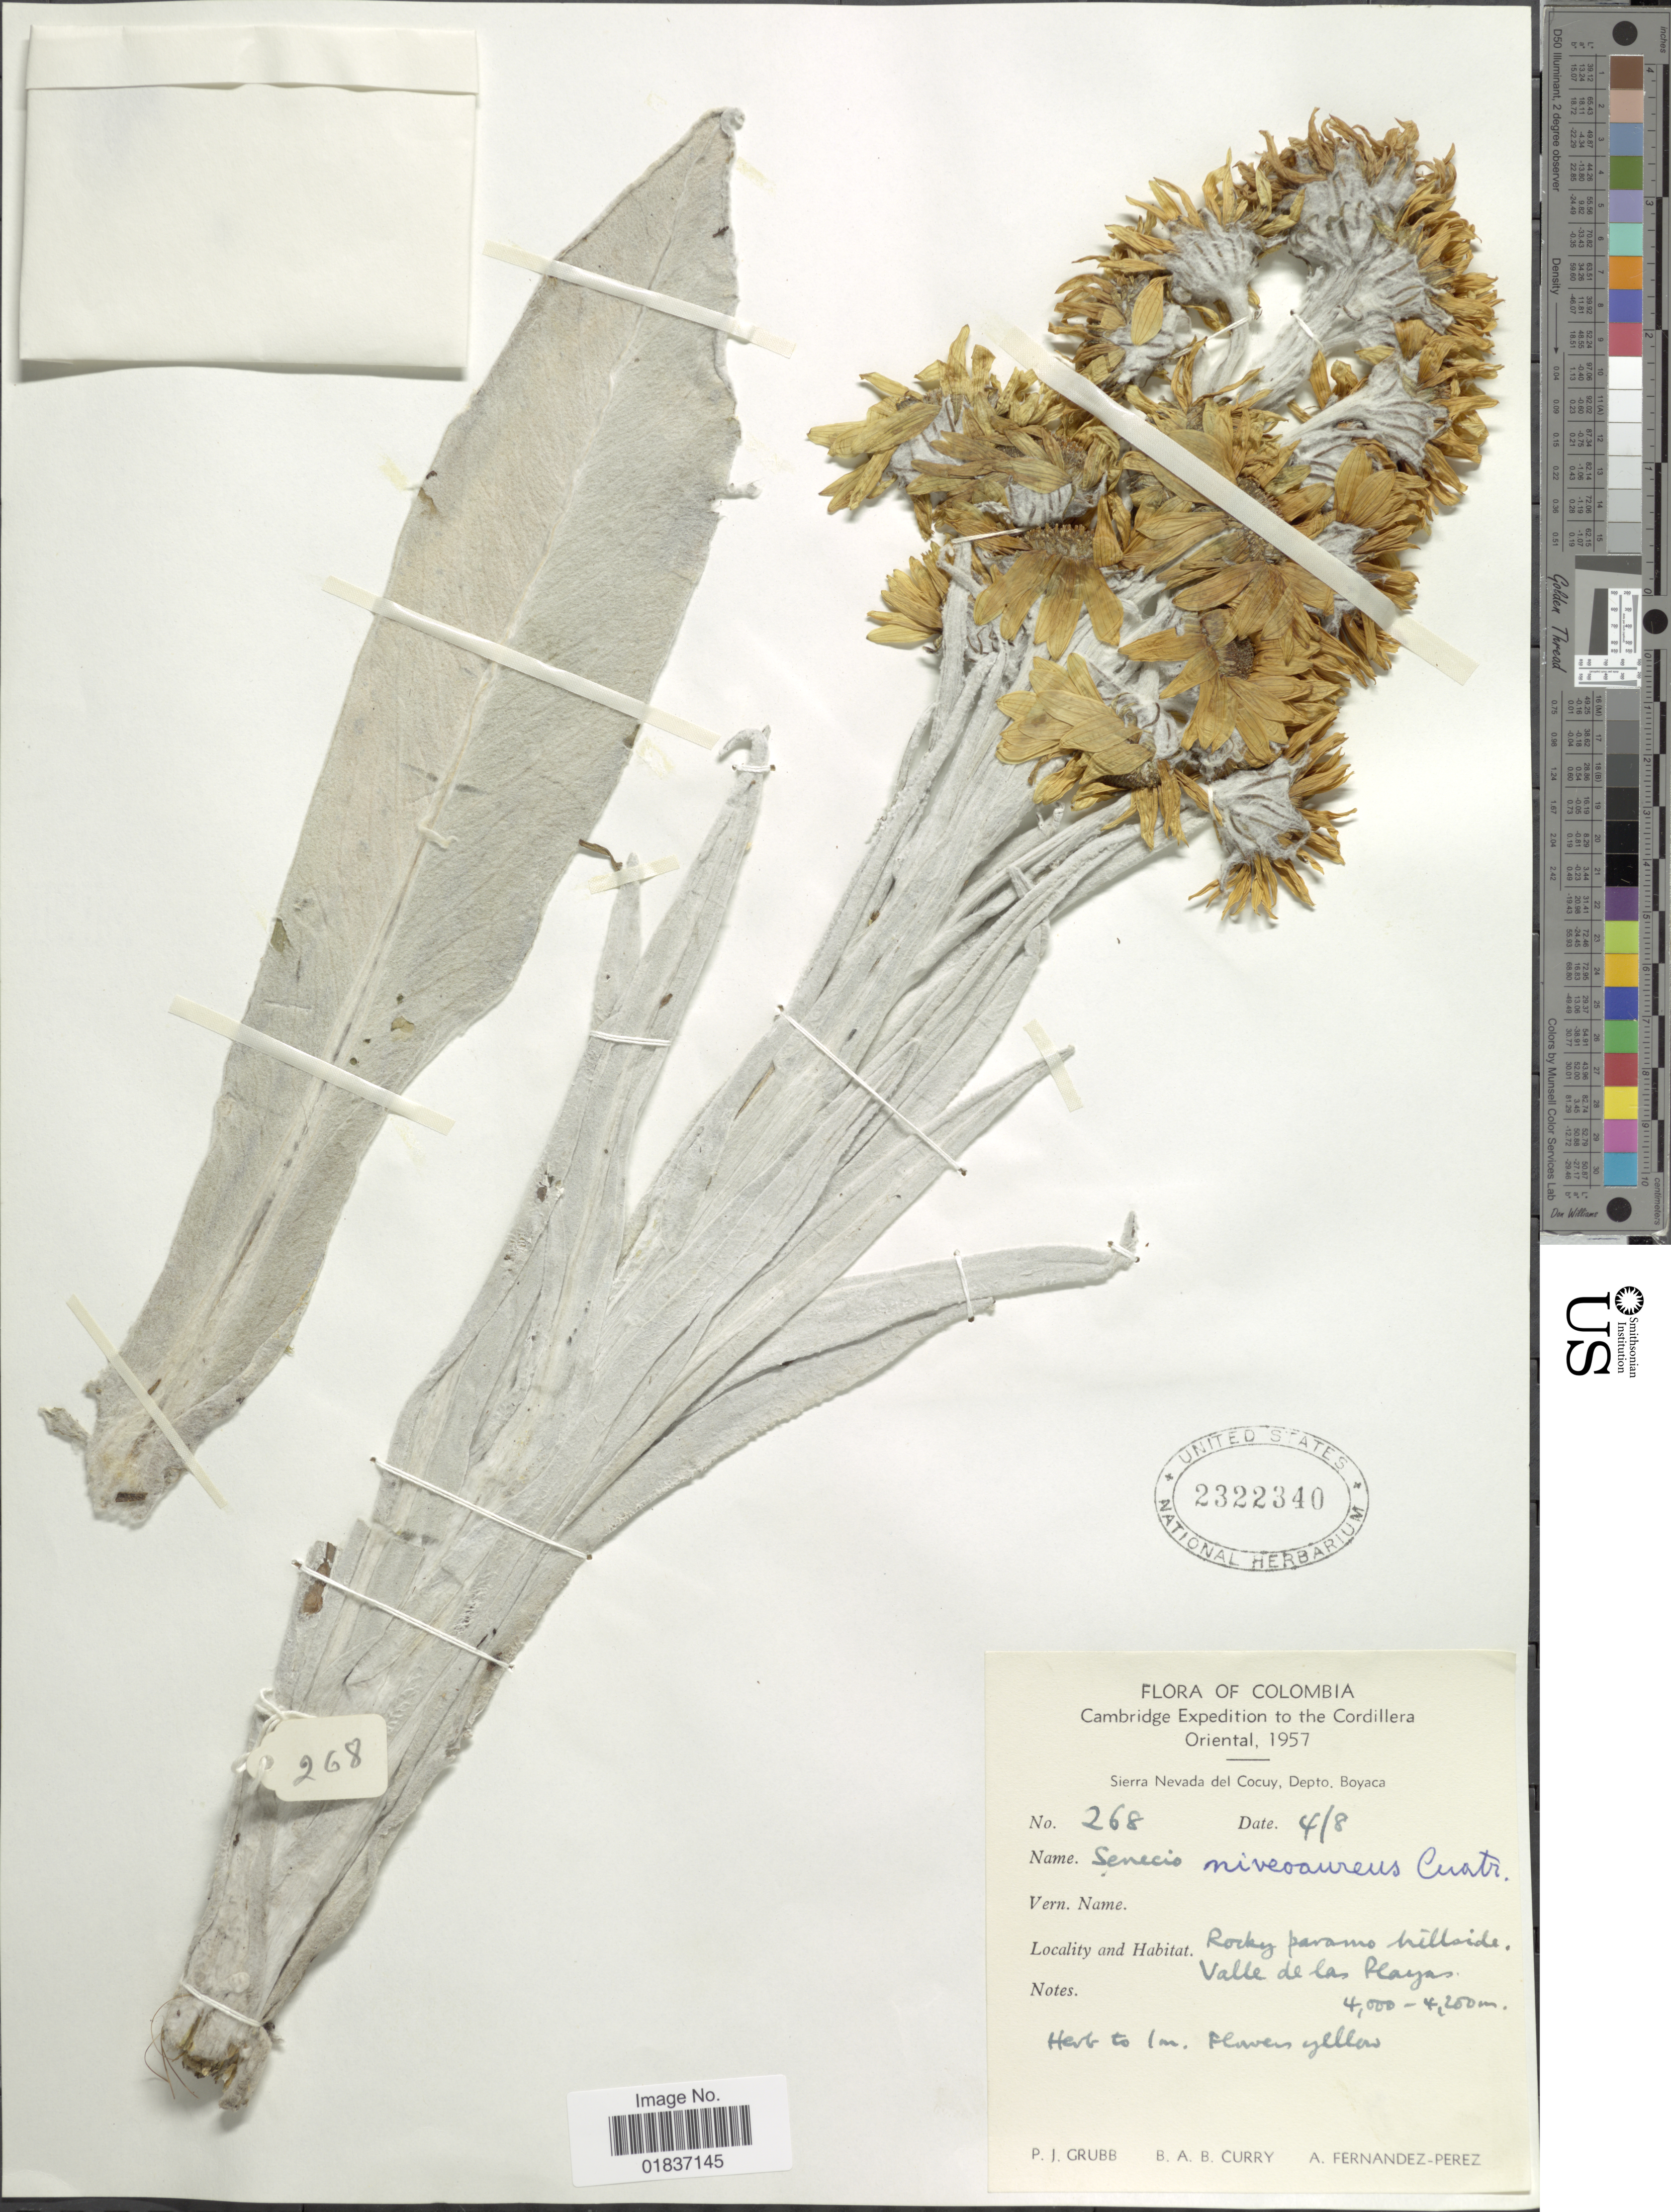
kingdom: Plantae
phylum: Tracheophyta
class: Magnoliopsida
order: Asterales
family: Asteraceae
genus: Senecio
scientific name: Senecio niveo-aureus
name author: Cuatrec.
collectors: P. J. Grubb, B. A. B. Curry & A. Fernández-Pérez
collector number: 268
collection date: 1957-08-04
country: Colombia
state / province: Boyacá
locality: Sierra Nevada del Cocuy, Depto. Boyacá. Rocky paramo hillside. Valle de las Playas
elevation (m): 4000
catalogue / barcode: US 2322340